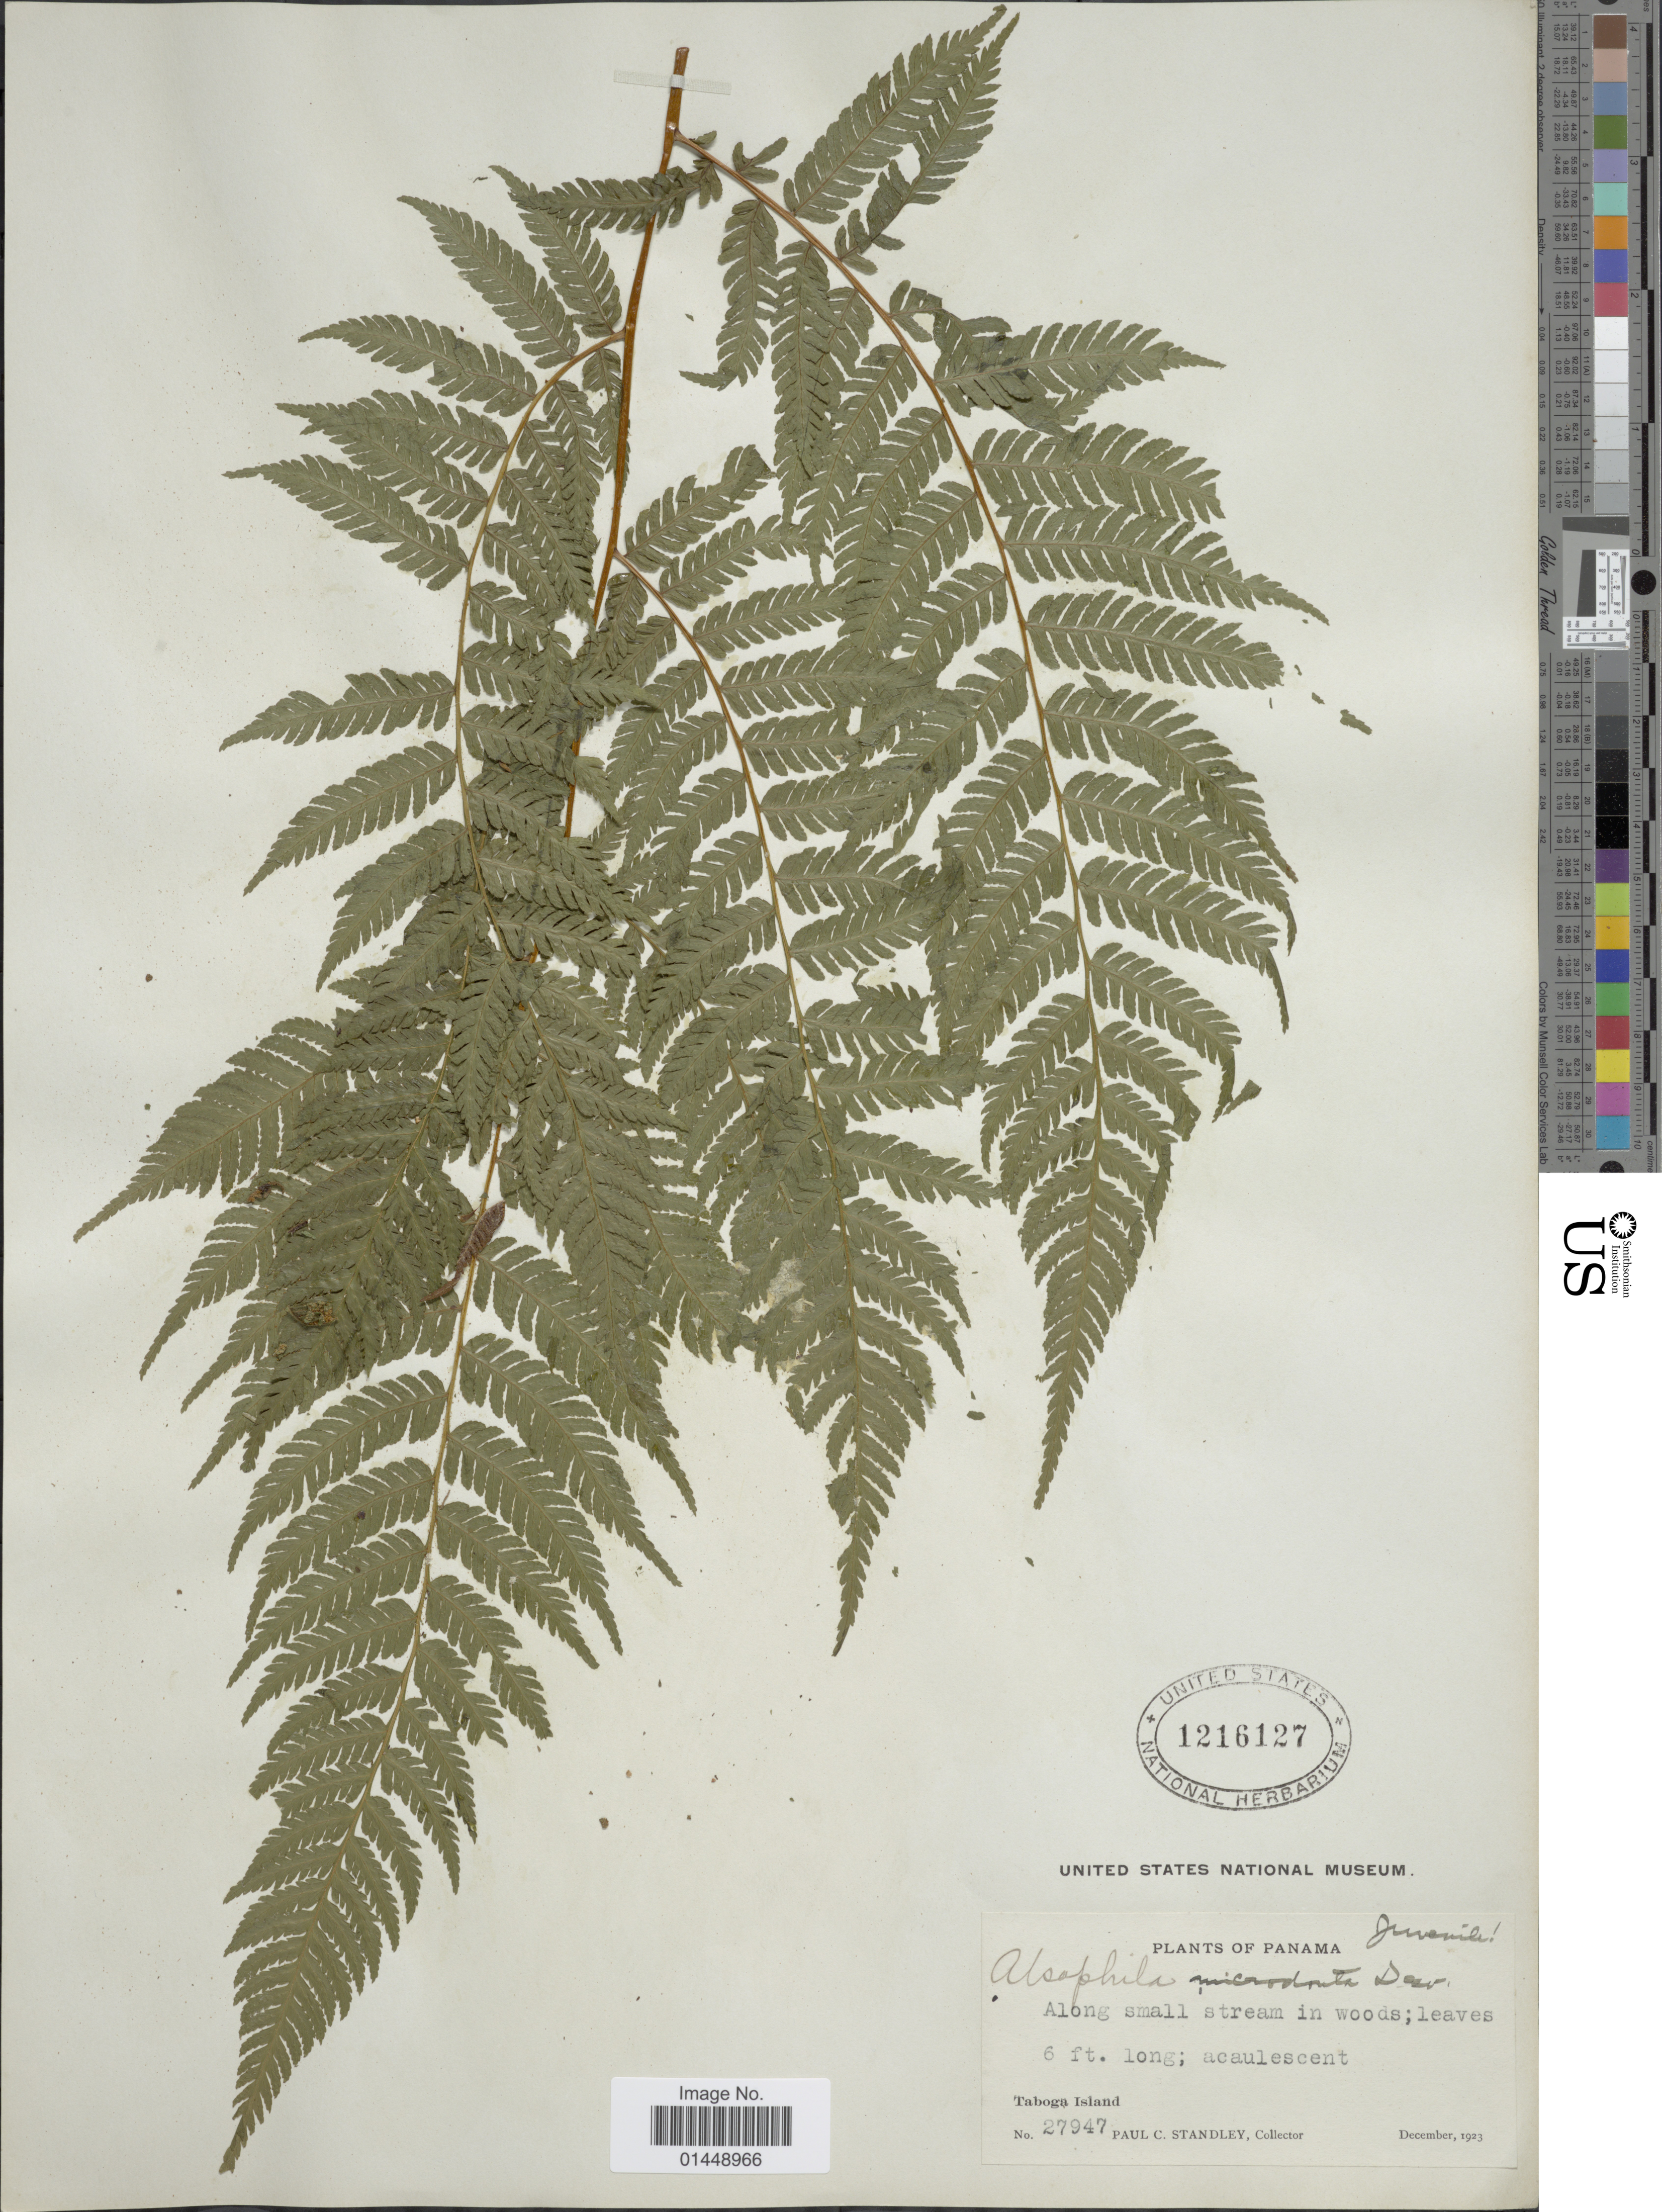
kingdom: Plantae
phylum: Tracheophyta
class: Polypodiopsida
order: Cyatheales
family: Cyatheaceae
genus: Cyathea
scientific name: Cyathea microdonta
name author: (Desv.) Domin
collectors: P. C. Standley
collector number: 27947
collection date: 1923-12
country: Panama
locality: Taboga Island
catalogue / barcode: US 1216127